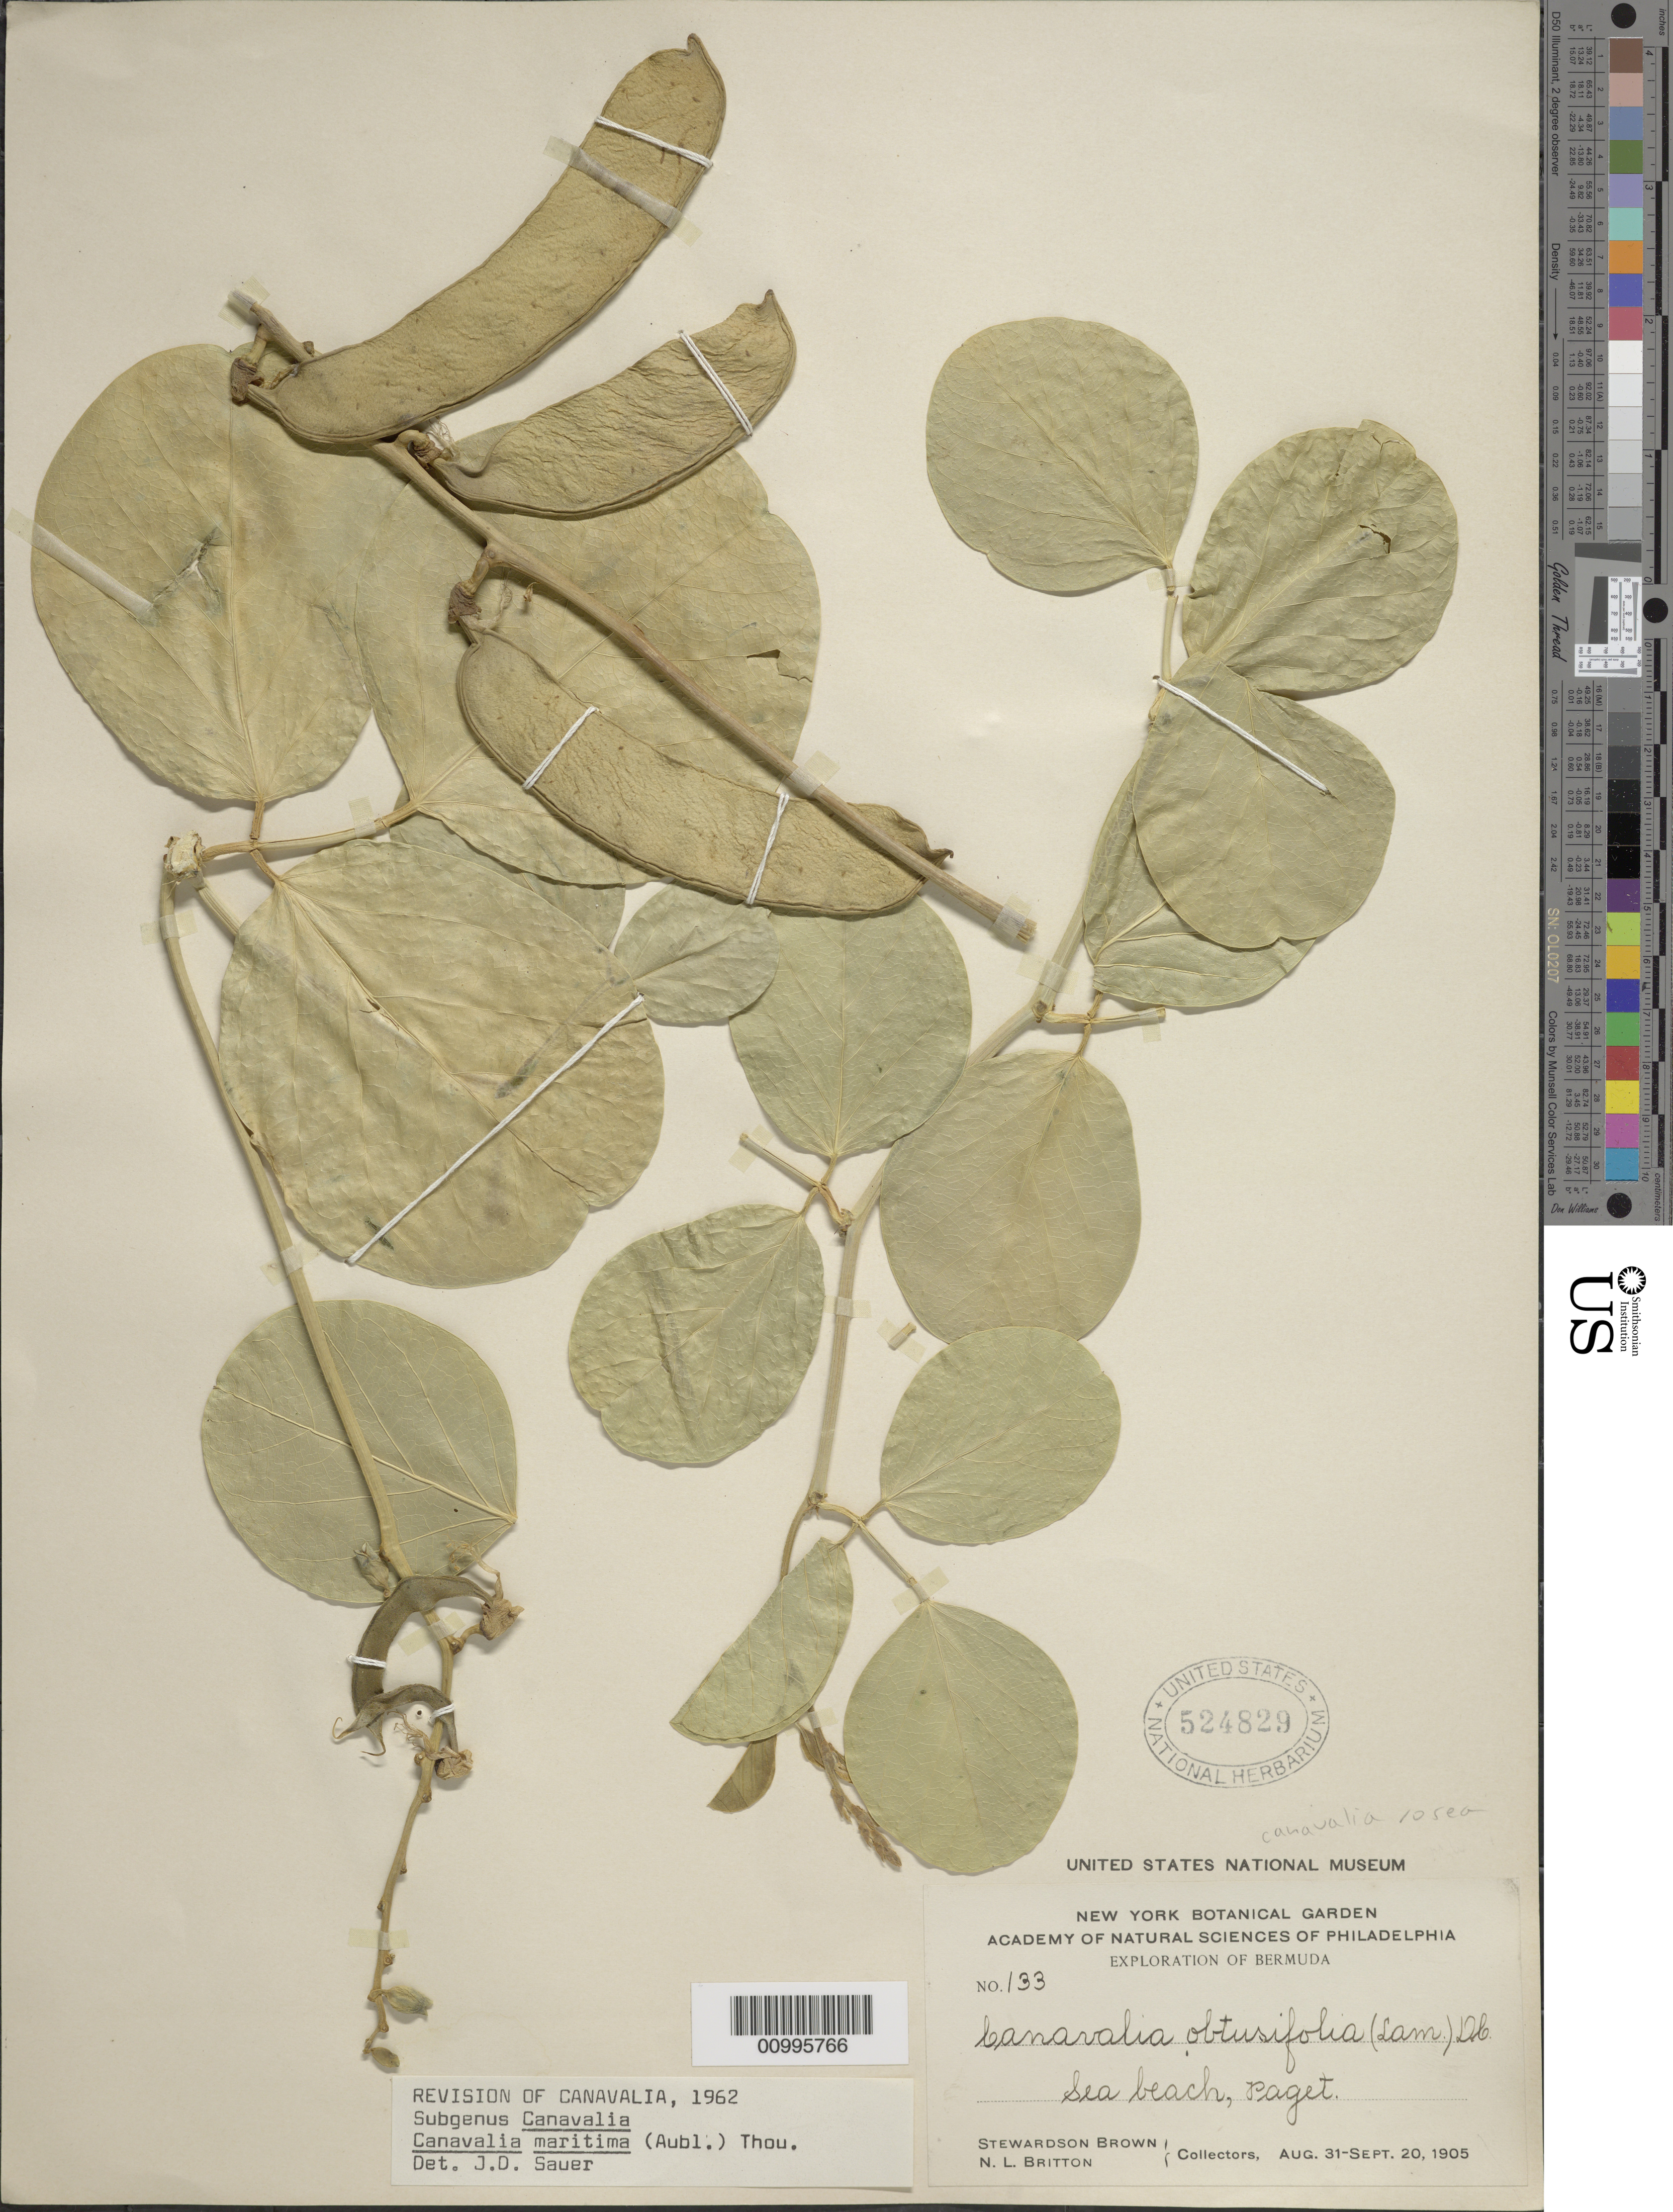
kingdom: Plantae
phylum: Tracheophyta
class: Magnoliopsida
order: Fabales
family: Fabaceae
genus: Canavalia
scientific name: Canavalia rosea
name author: (Sw.) DC.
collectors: S. Brown & N. Britton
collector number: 133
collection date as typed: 31 Aug 1905 to 20 Sep 1905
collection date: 1905-08-31/1905-09-20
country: Bermuda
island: Bermuda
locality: Sea beach, Paget.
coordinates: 0 N, 0 E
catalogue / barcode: US 524829